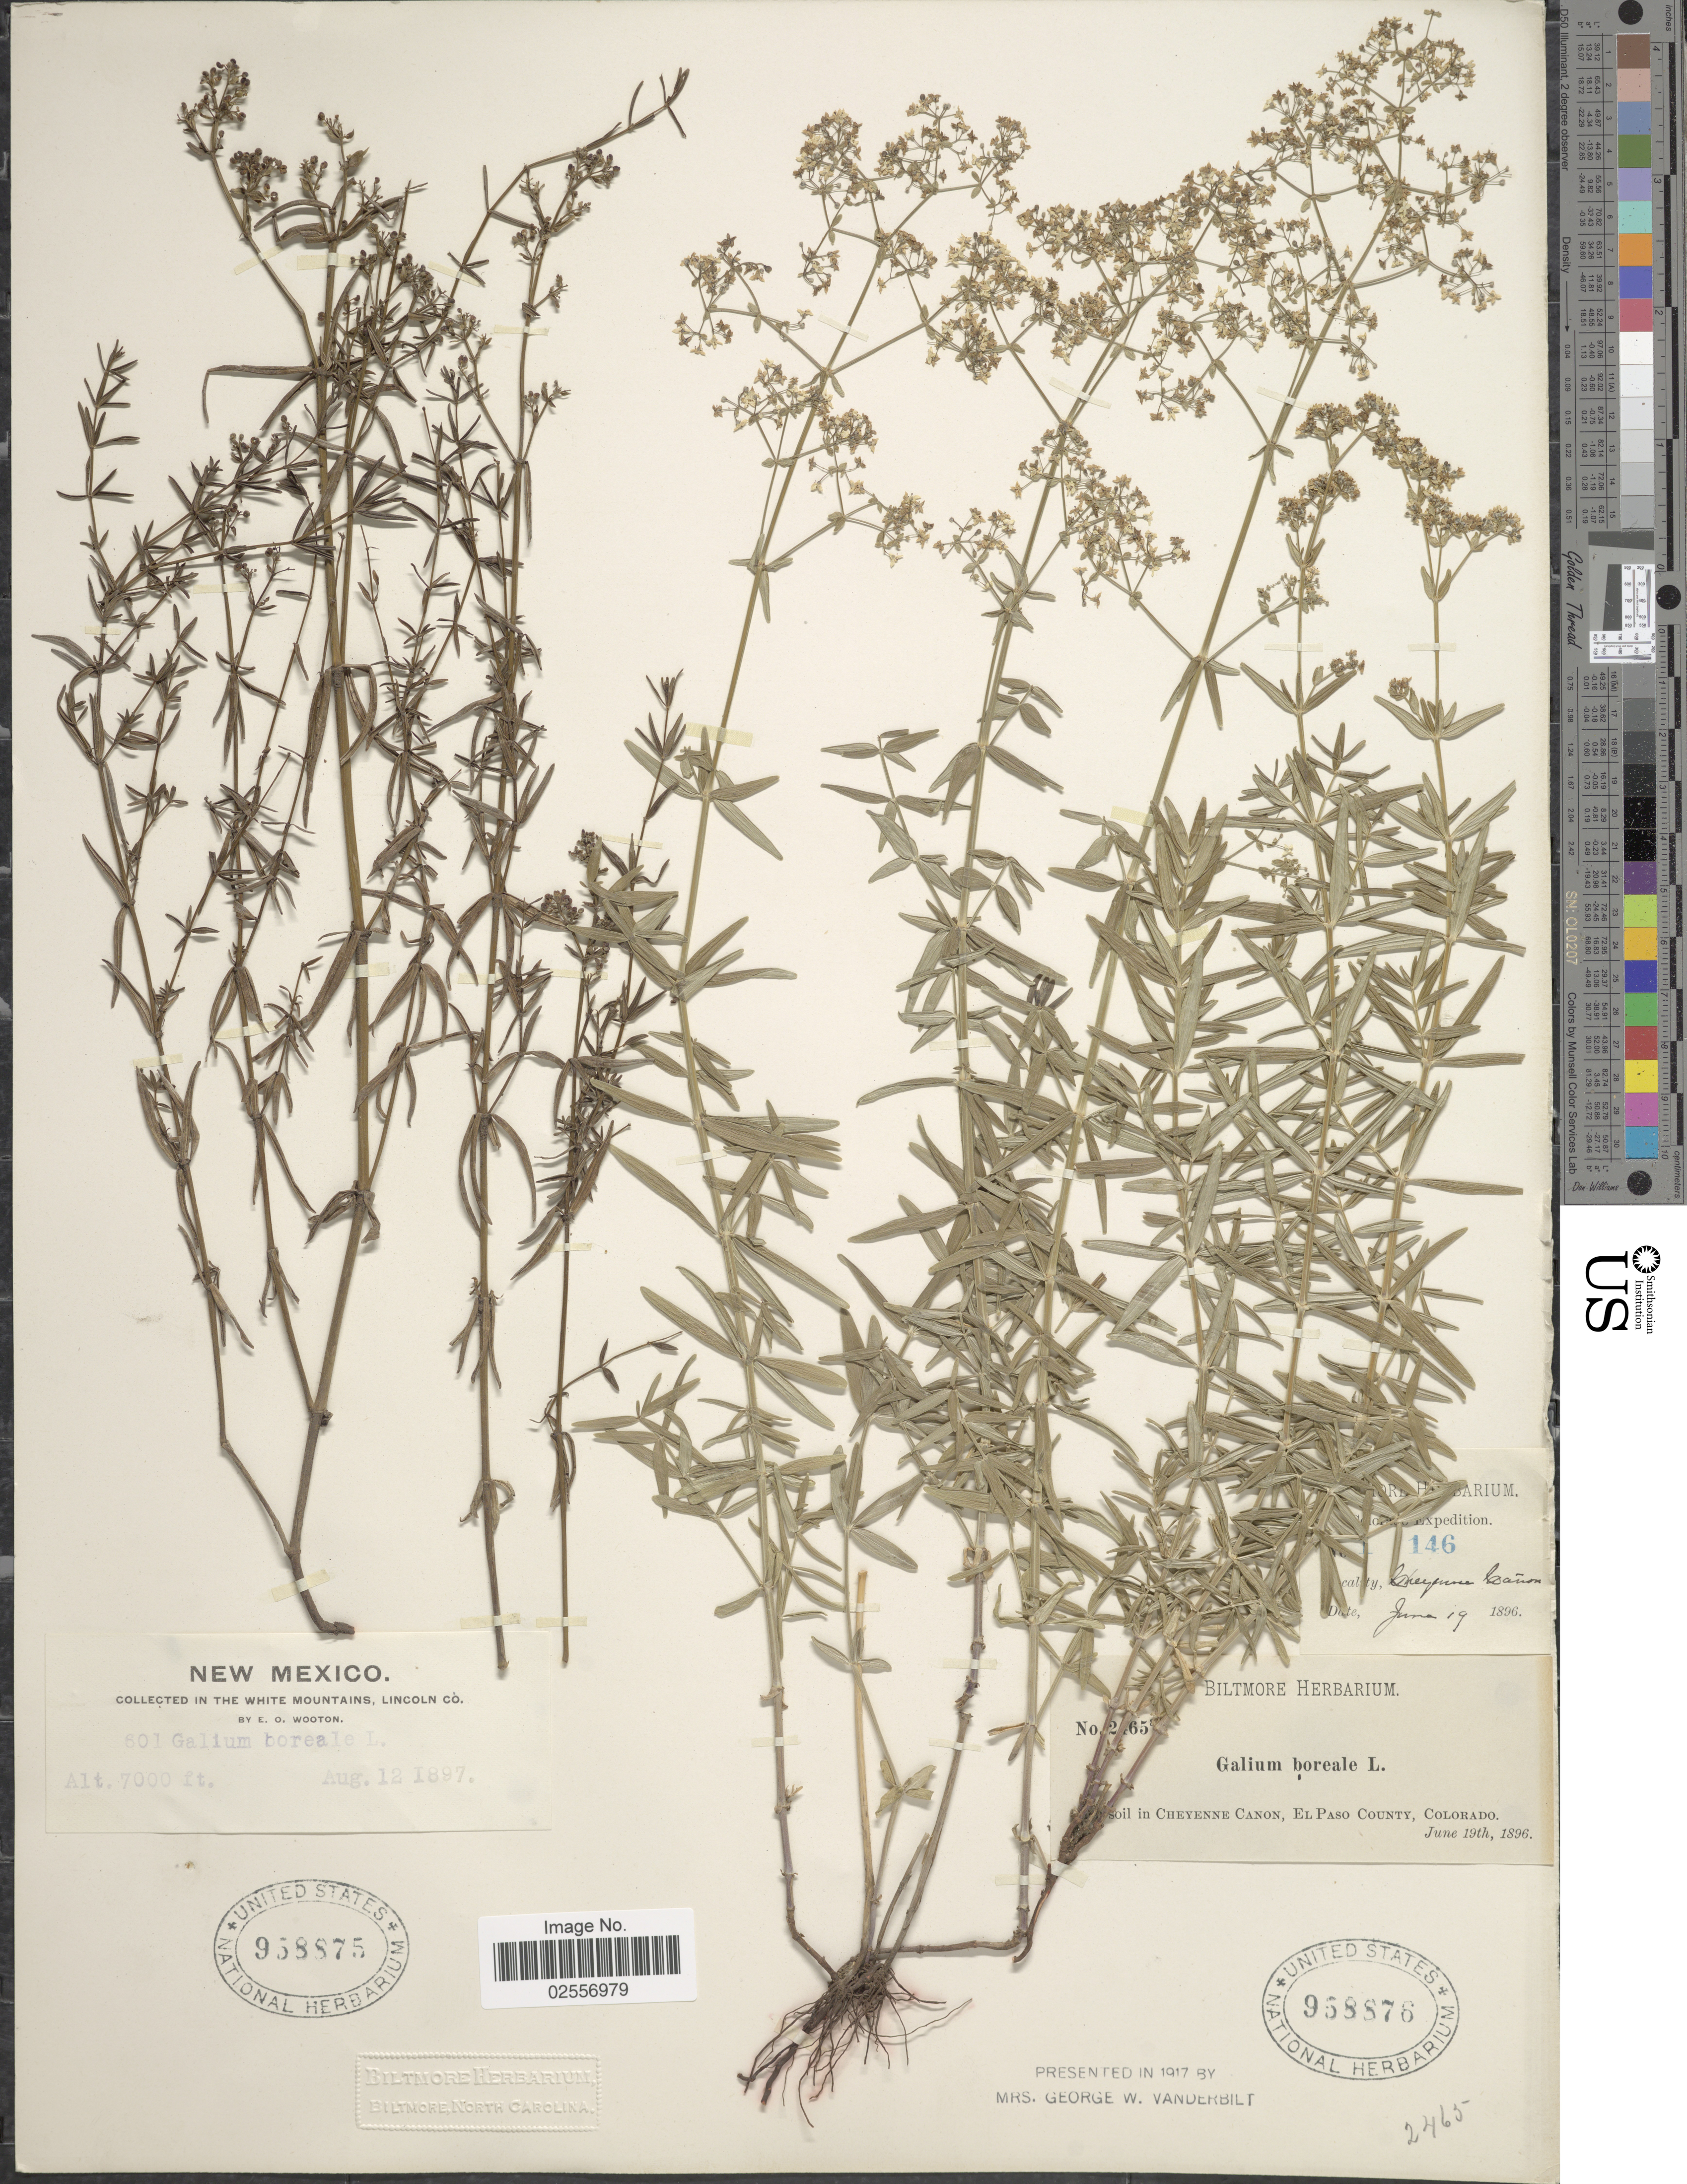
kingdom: Plantae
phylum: Tracheophyta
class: Magnoliopsida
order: Gentianales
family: Rubiaceae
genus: Galium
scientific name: Galium boreale L.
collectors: ex herb. Biltmore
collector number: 2!65!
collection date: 1896-06-19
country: United States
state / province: Colorado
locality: Cheyenne Canon, El Paso County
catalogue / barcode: US 958876-2